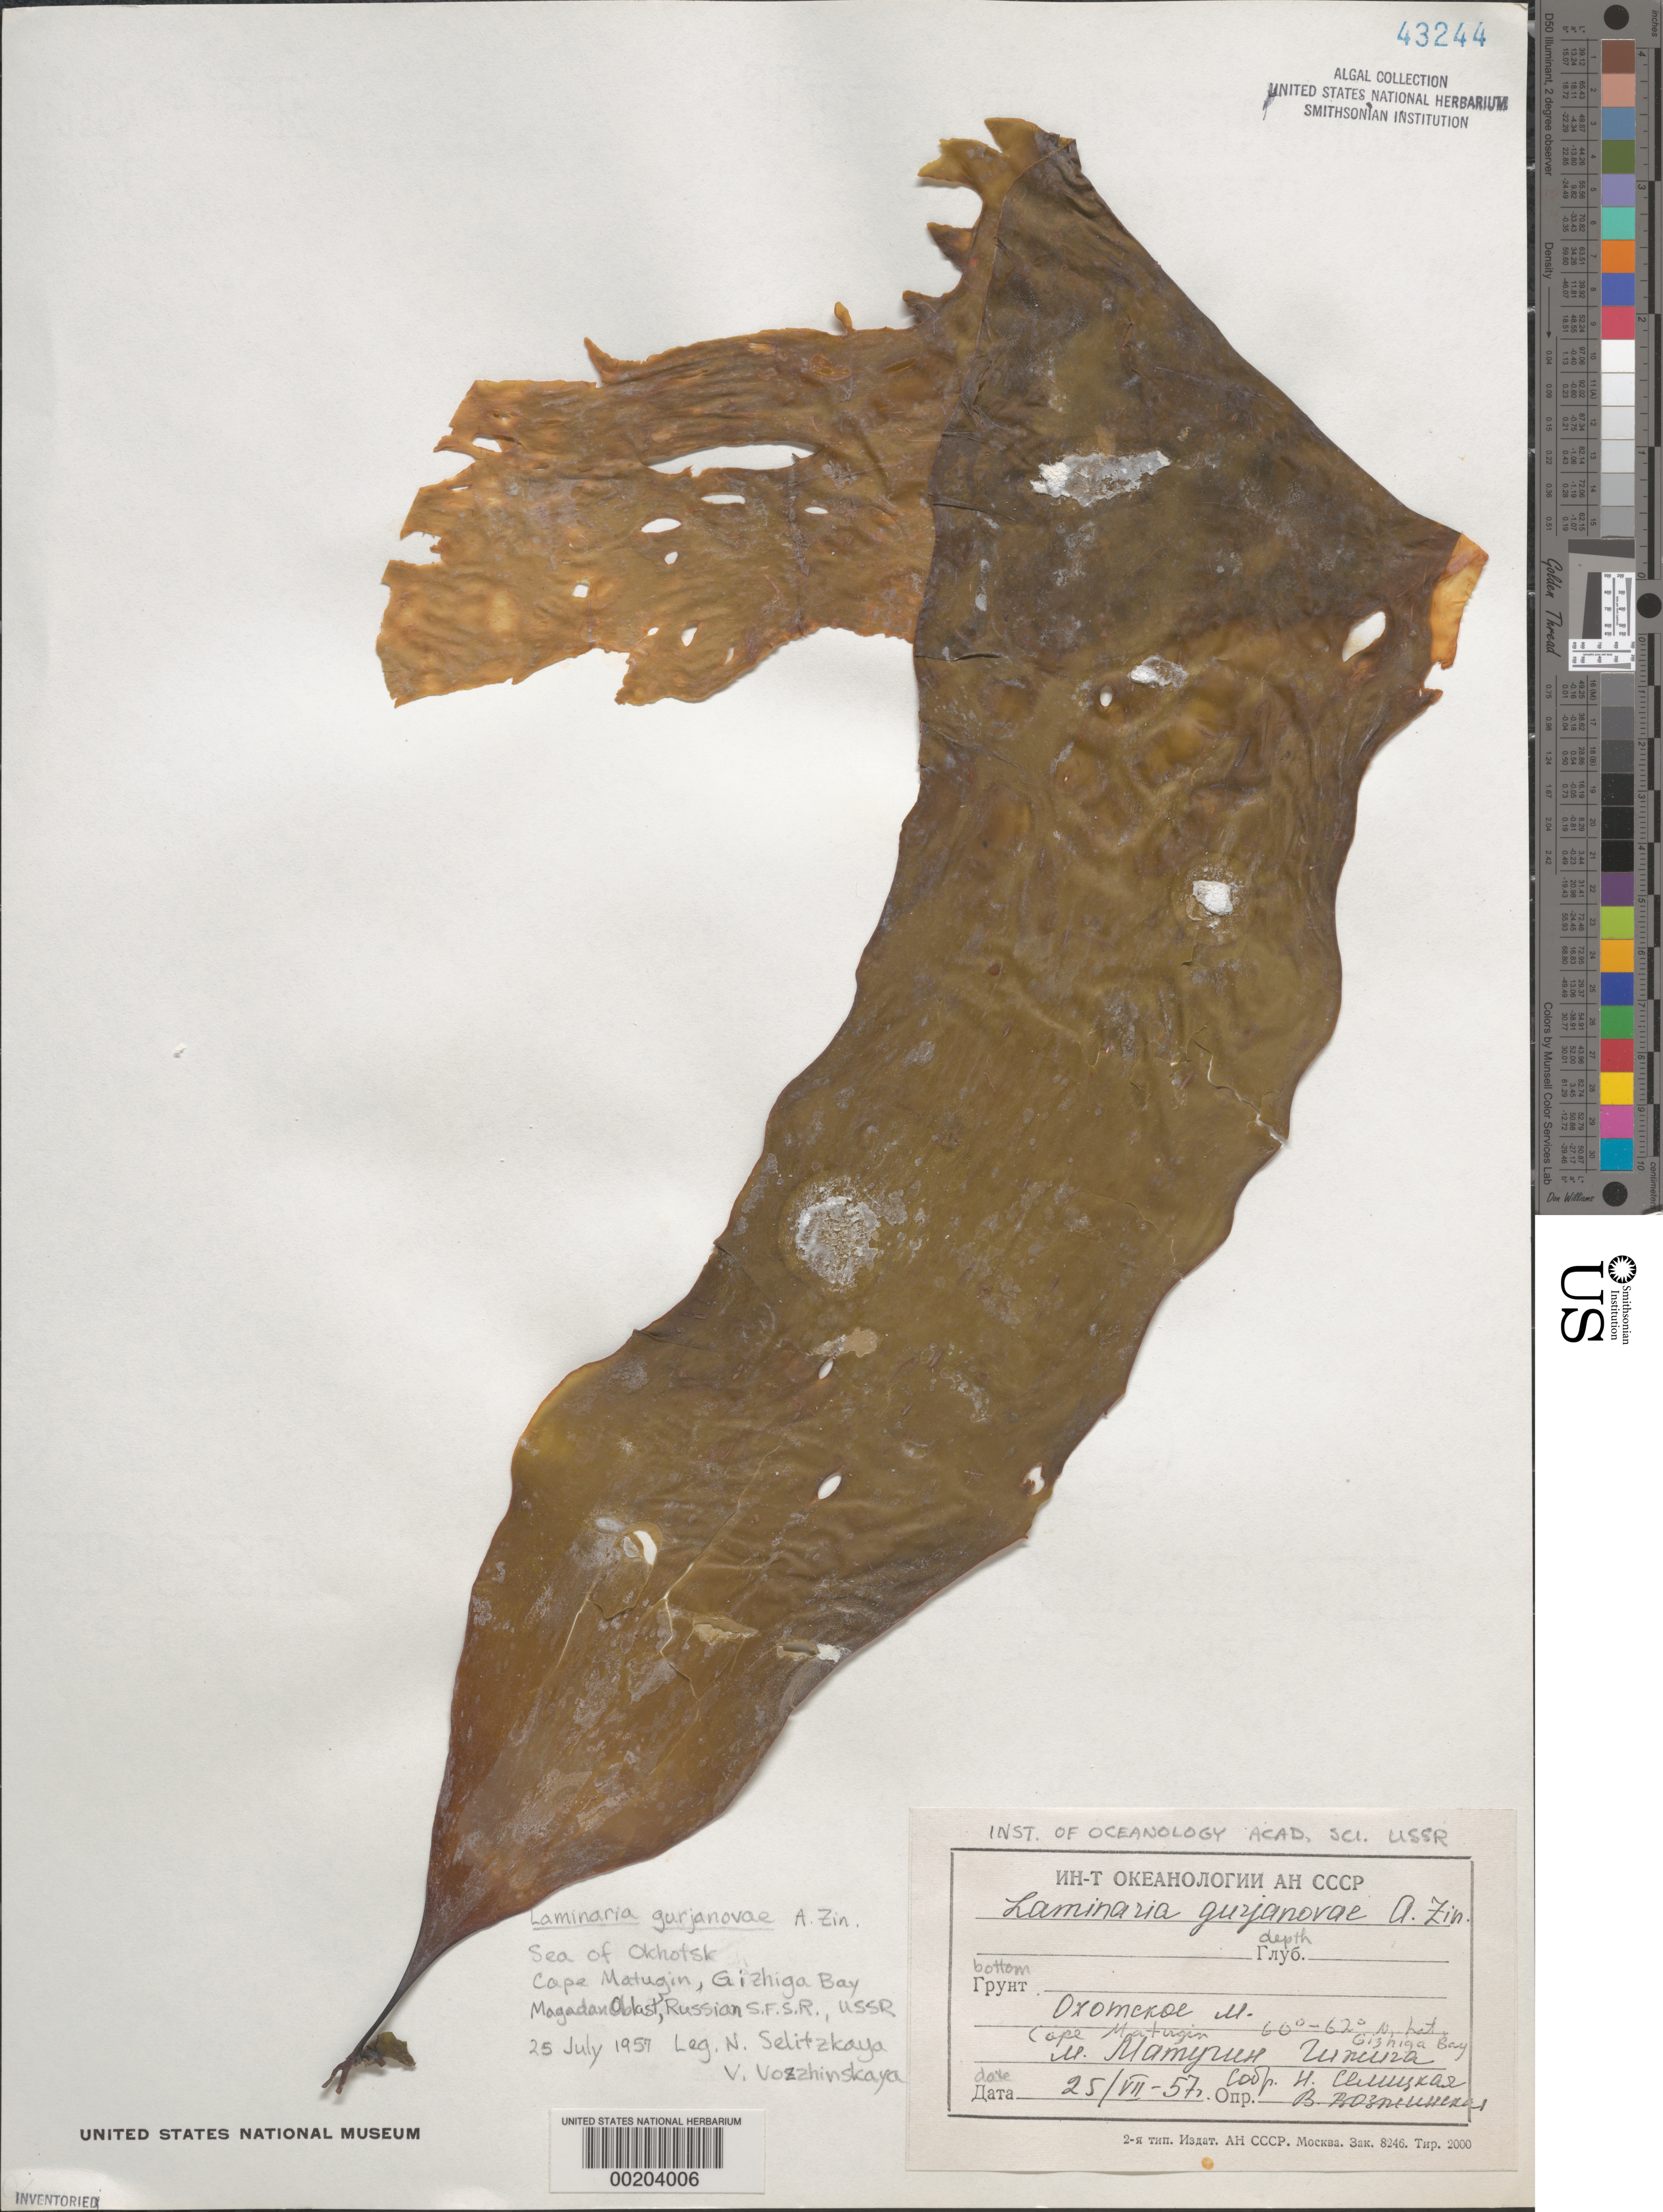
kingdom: Chromista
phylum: Ochrophyta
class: Phaeophyceae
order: Laminariales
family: Laminariaceae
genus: Saccharina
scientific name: Saccharina gurjanovae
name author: (A.D.Zinova) Selivanova et al.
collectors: N. Selitzkaya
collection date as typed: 25 Jul 1957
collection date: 1957-07-25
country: Russian Federation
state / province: Magadan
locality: Sea of Okhotsk, Cape Matugin, Gizhiga Bay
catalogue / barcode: US 43244